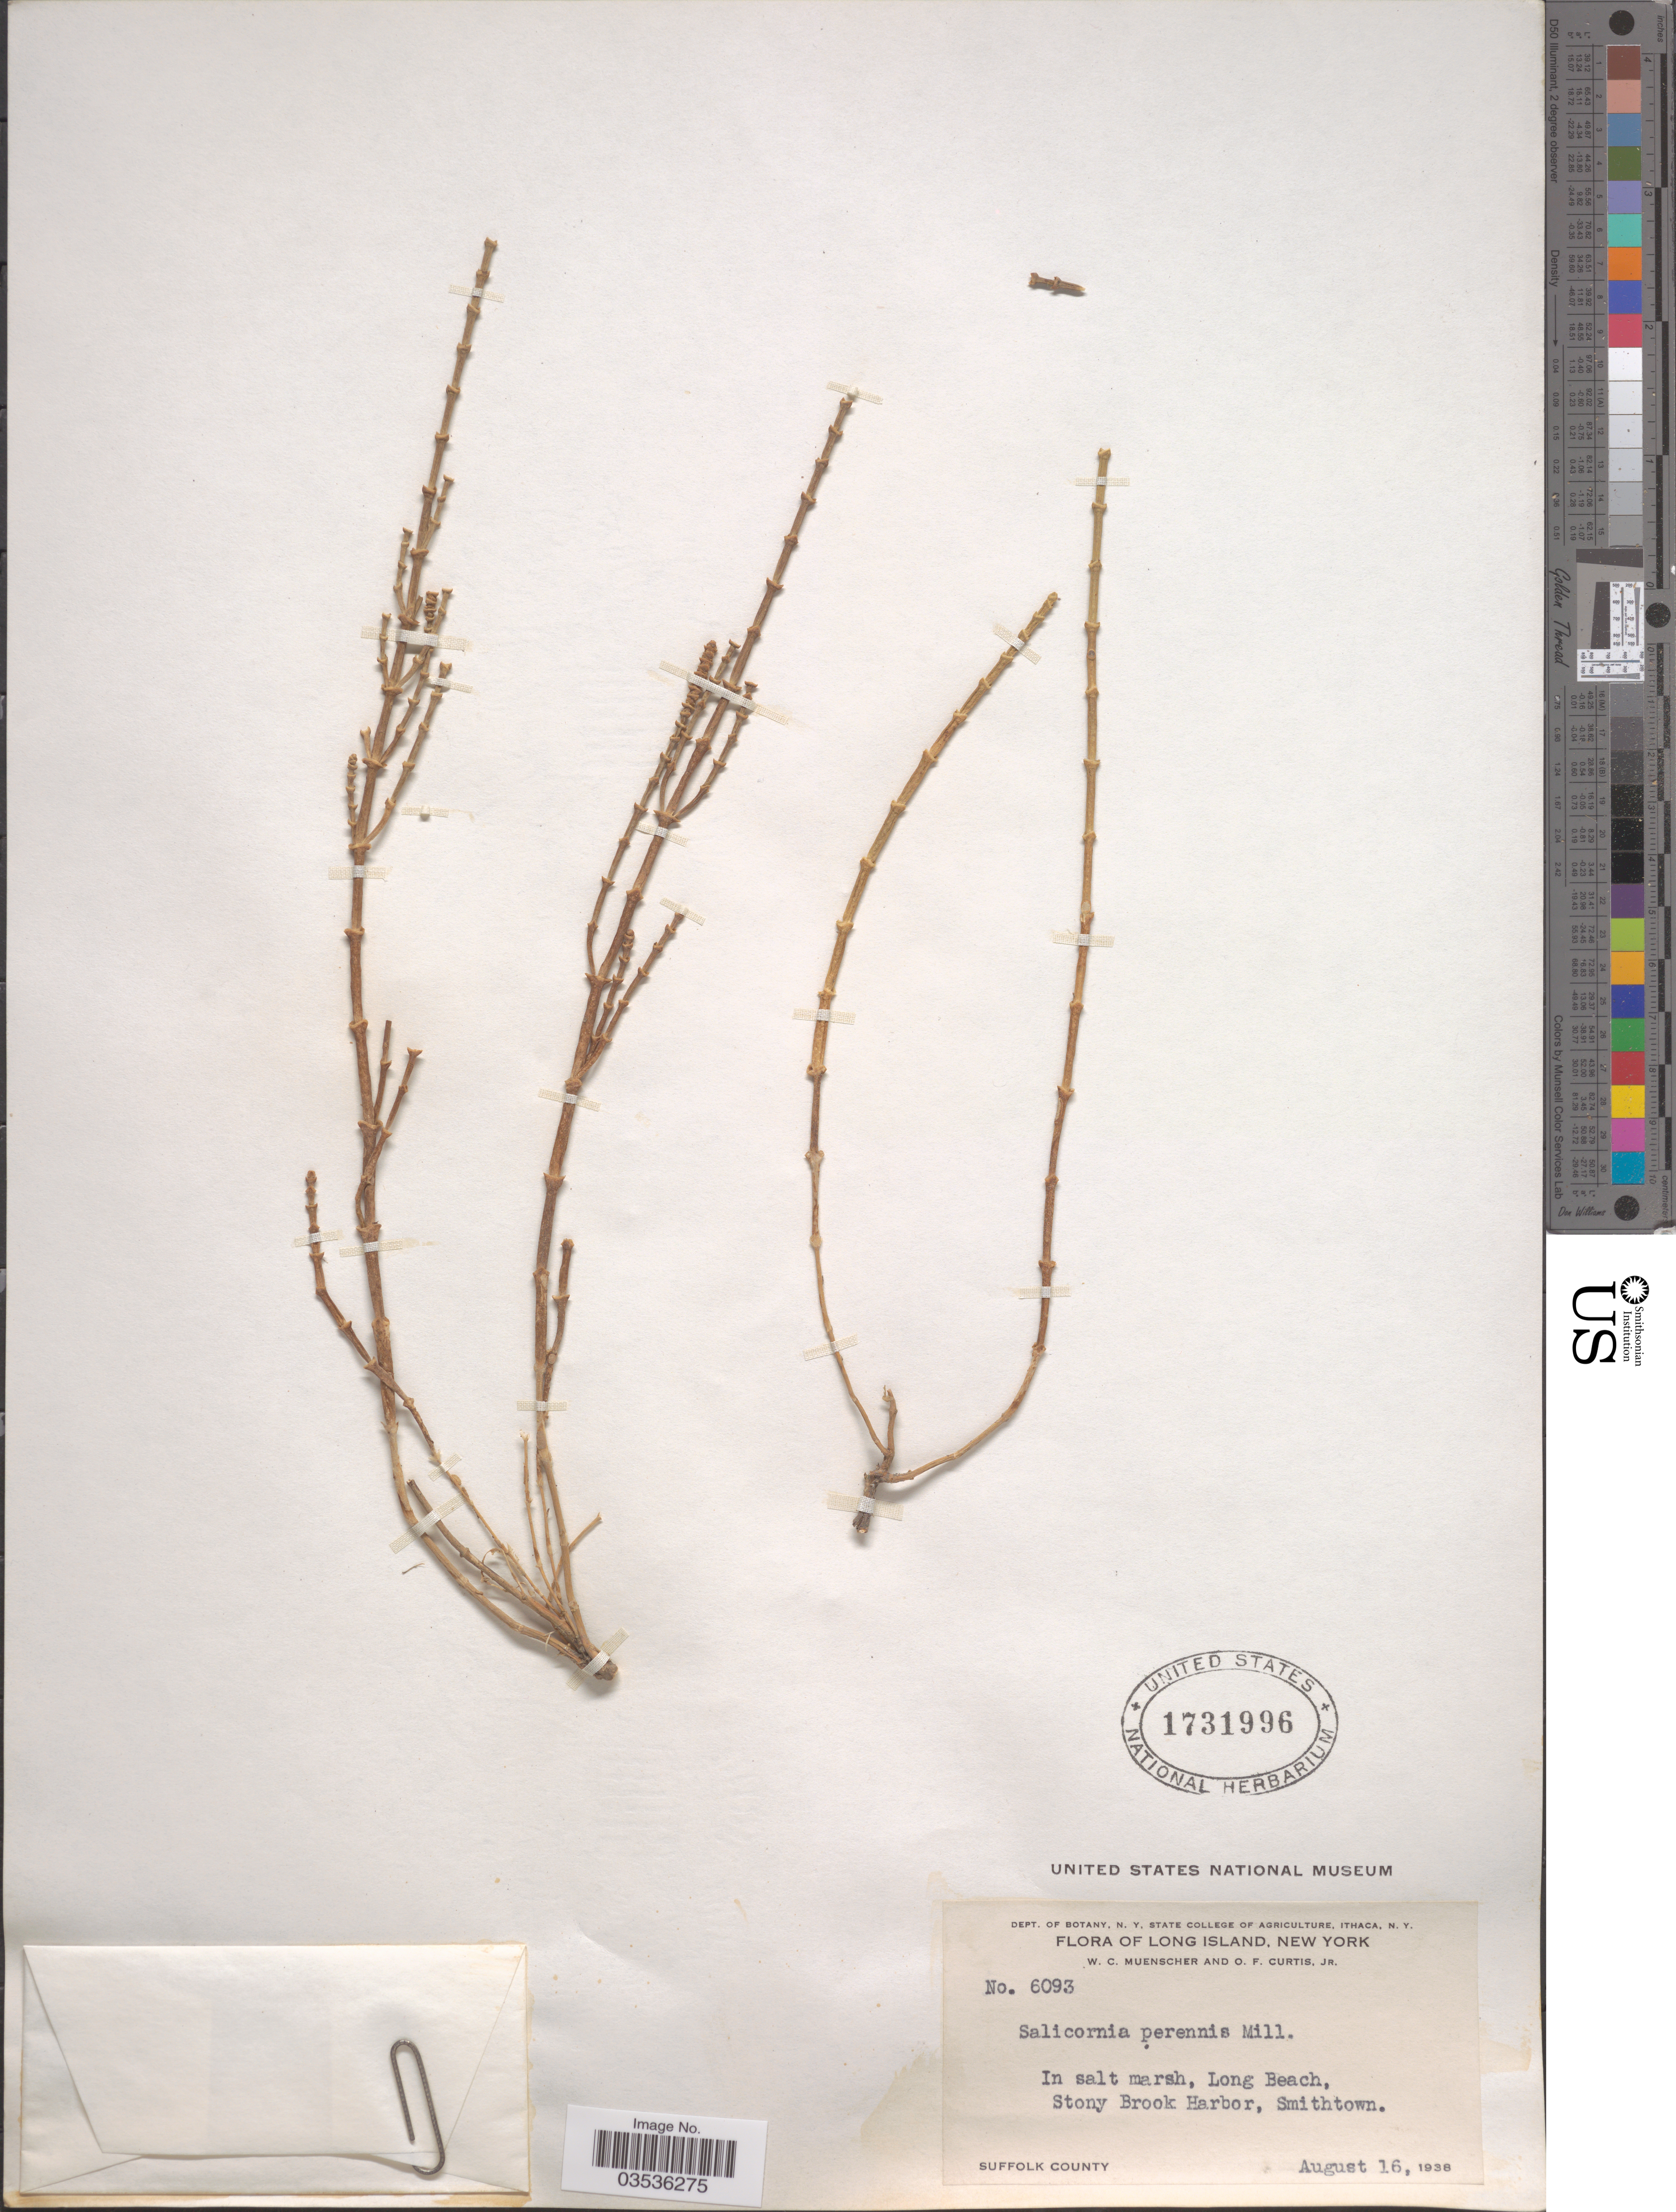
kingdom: Plantae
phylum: Tracheophyta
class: Magnoliopsida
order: Caryophyllales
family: Amaranthaceae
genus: Salicornia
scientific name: Salicornia ambigua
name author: Michx.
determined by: Strong, Mark T., (BOT), Smithsonian Institution - National Museum of Natural History (UNITED STATES)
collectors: W. Muenscher & O. Curtis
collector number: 6093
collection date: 1938-08-16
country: United States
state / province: New York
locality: Long Island. Long Beach, Stony Brook Harbor, Smithtown. Suffolk County.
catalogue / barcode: US 1731996